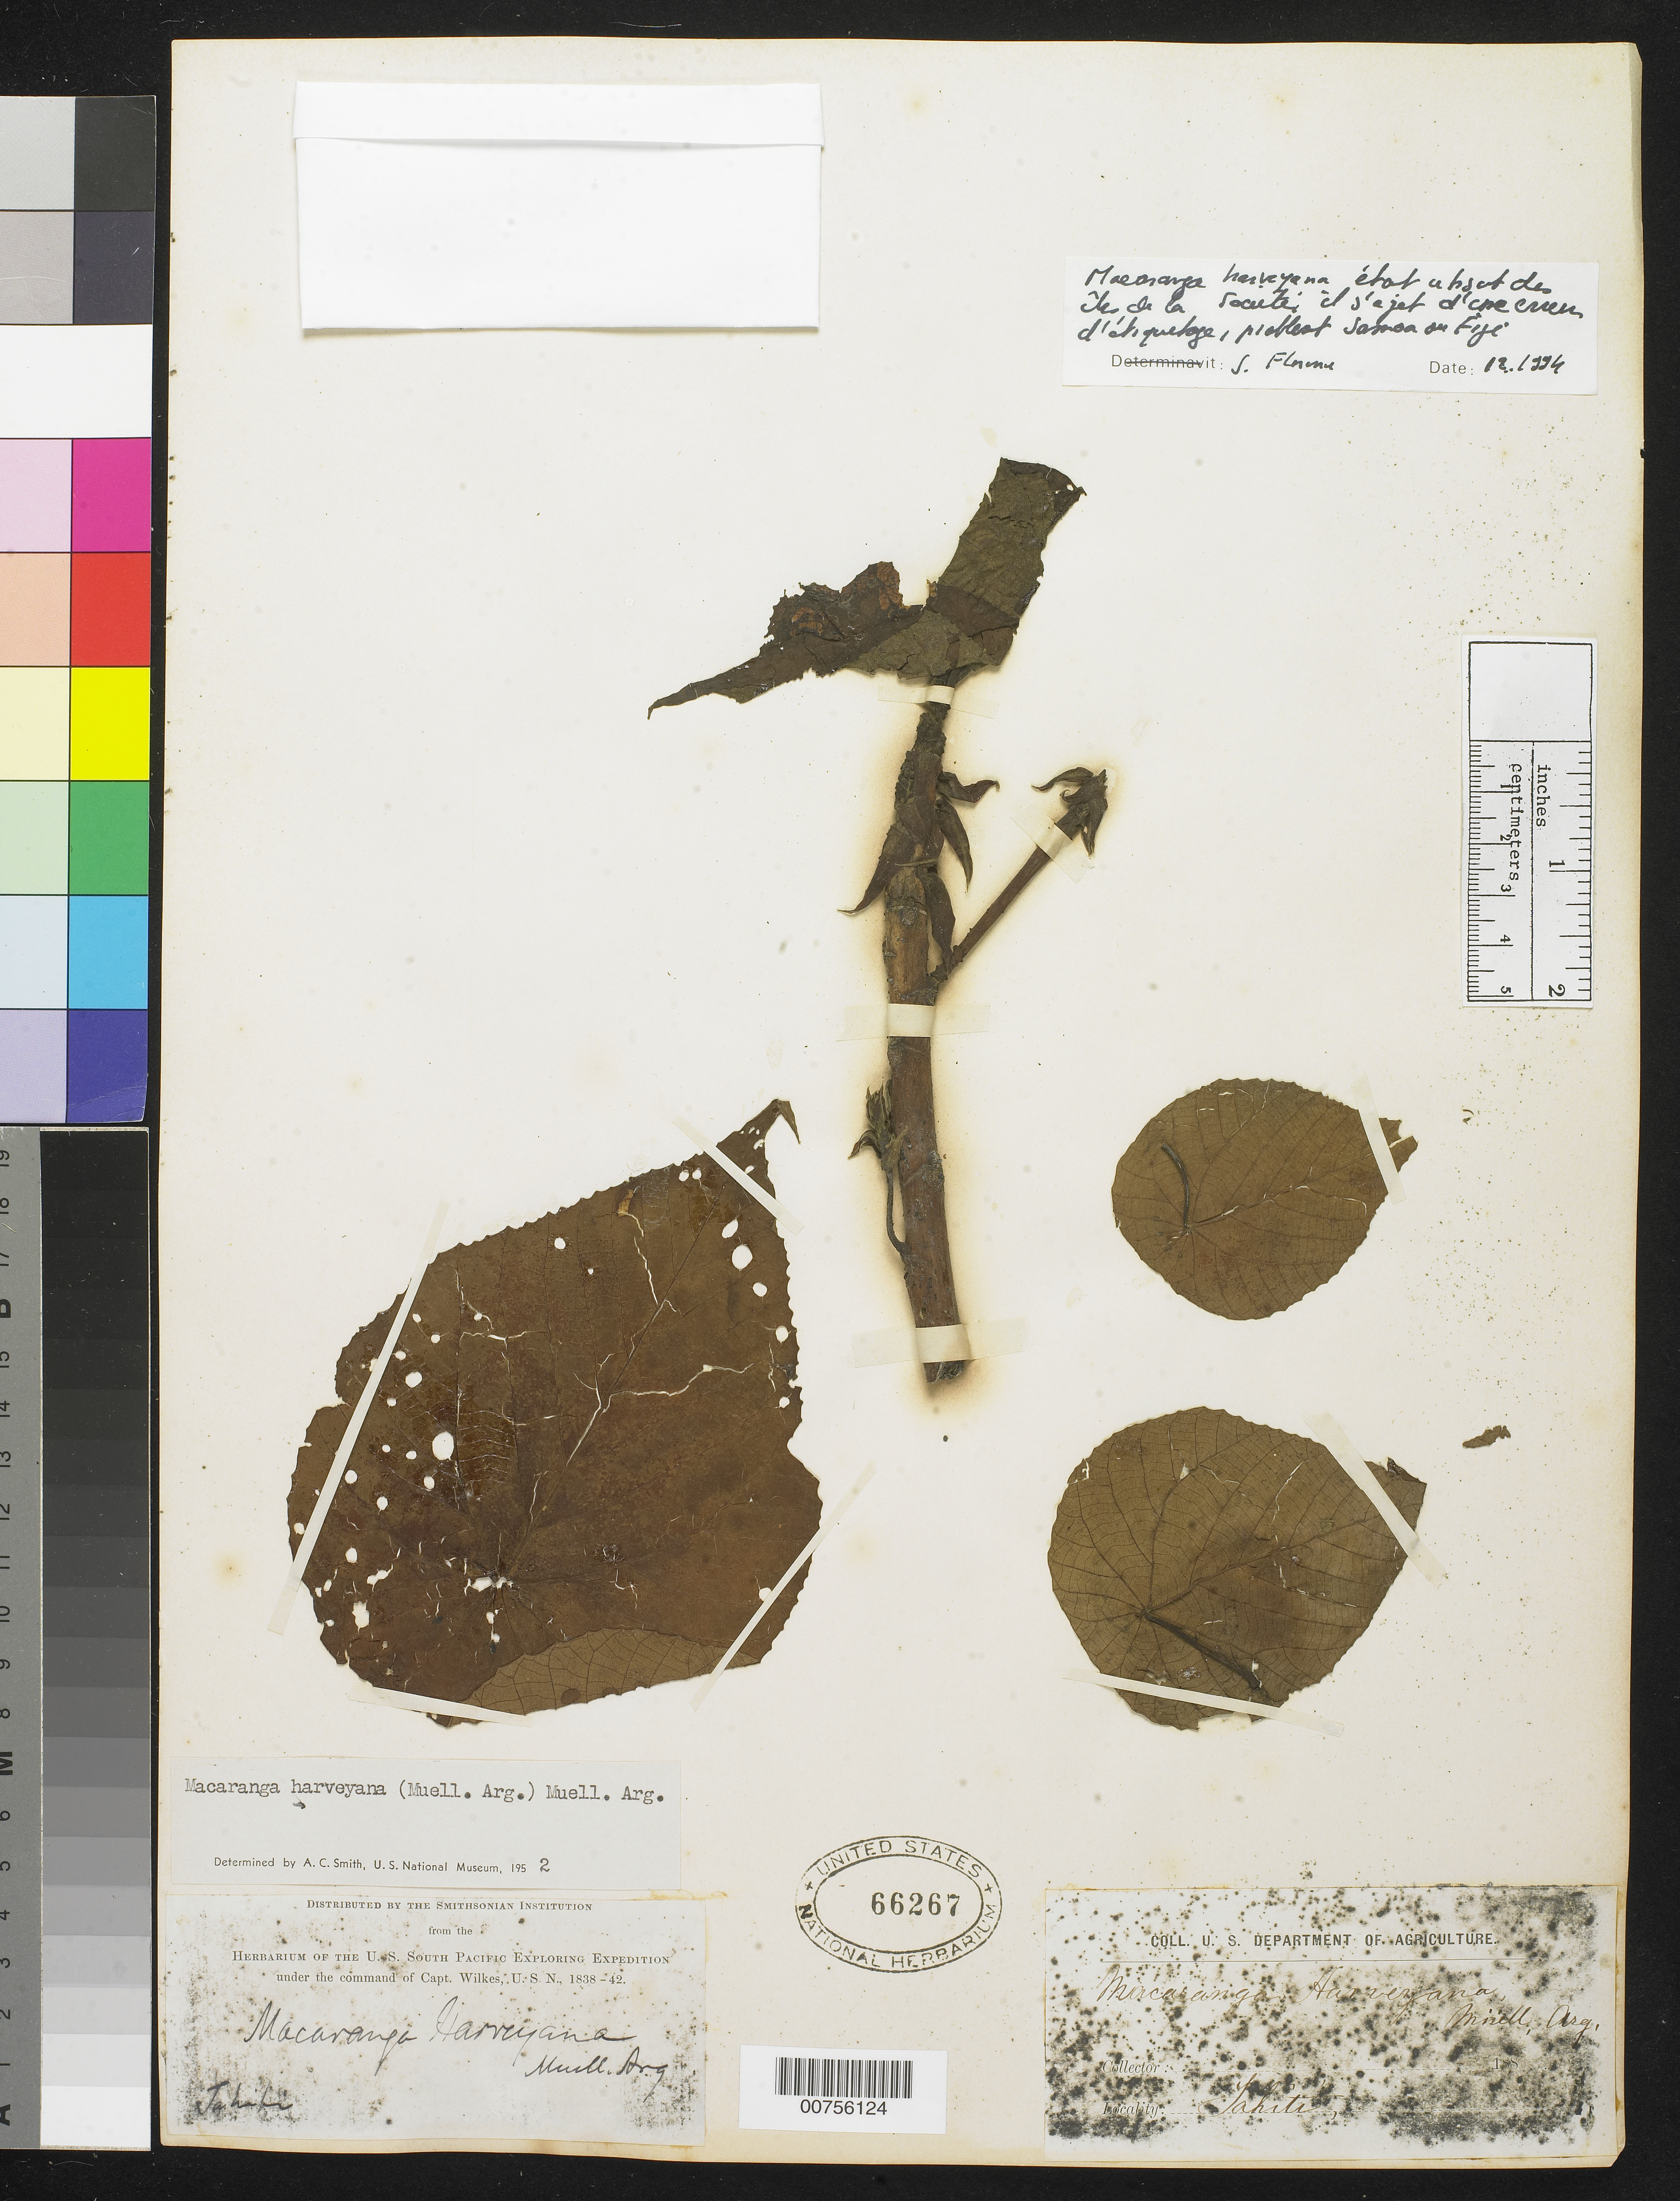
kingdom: Plantae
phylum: Tracheophyta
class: Magnoliopsida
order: Malpighiales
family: Euphorbiaceae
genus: Macaranga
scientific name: Macaranga harveyana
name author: Müll. Arg.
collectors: Wilkes Explor. Exped.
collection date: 1838/1842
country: French Polynesia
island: Tonga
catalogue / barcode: US 66267